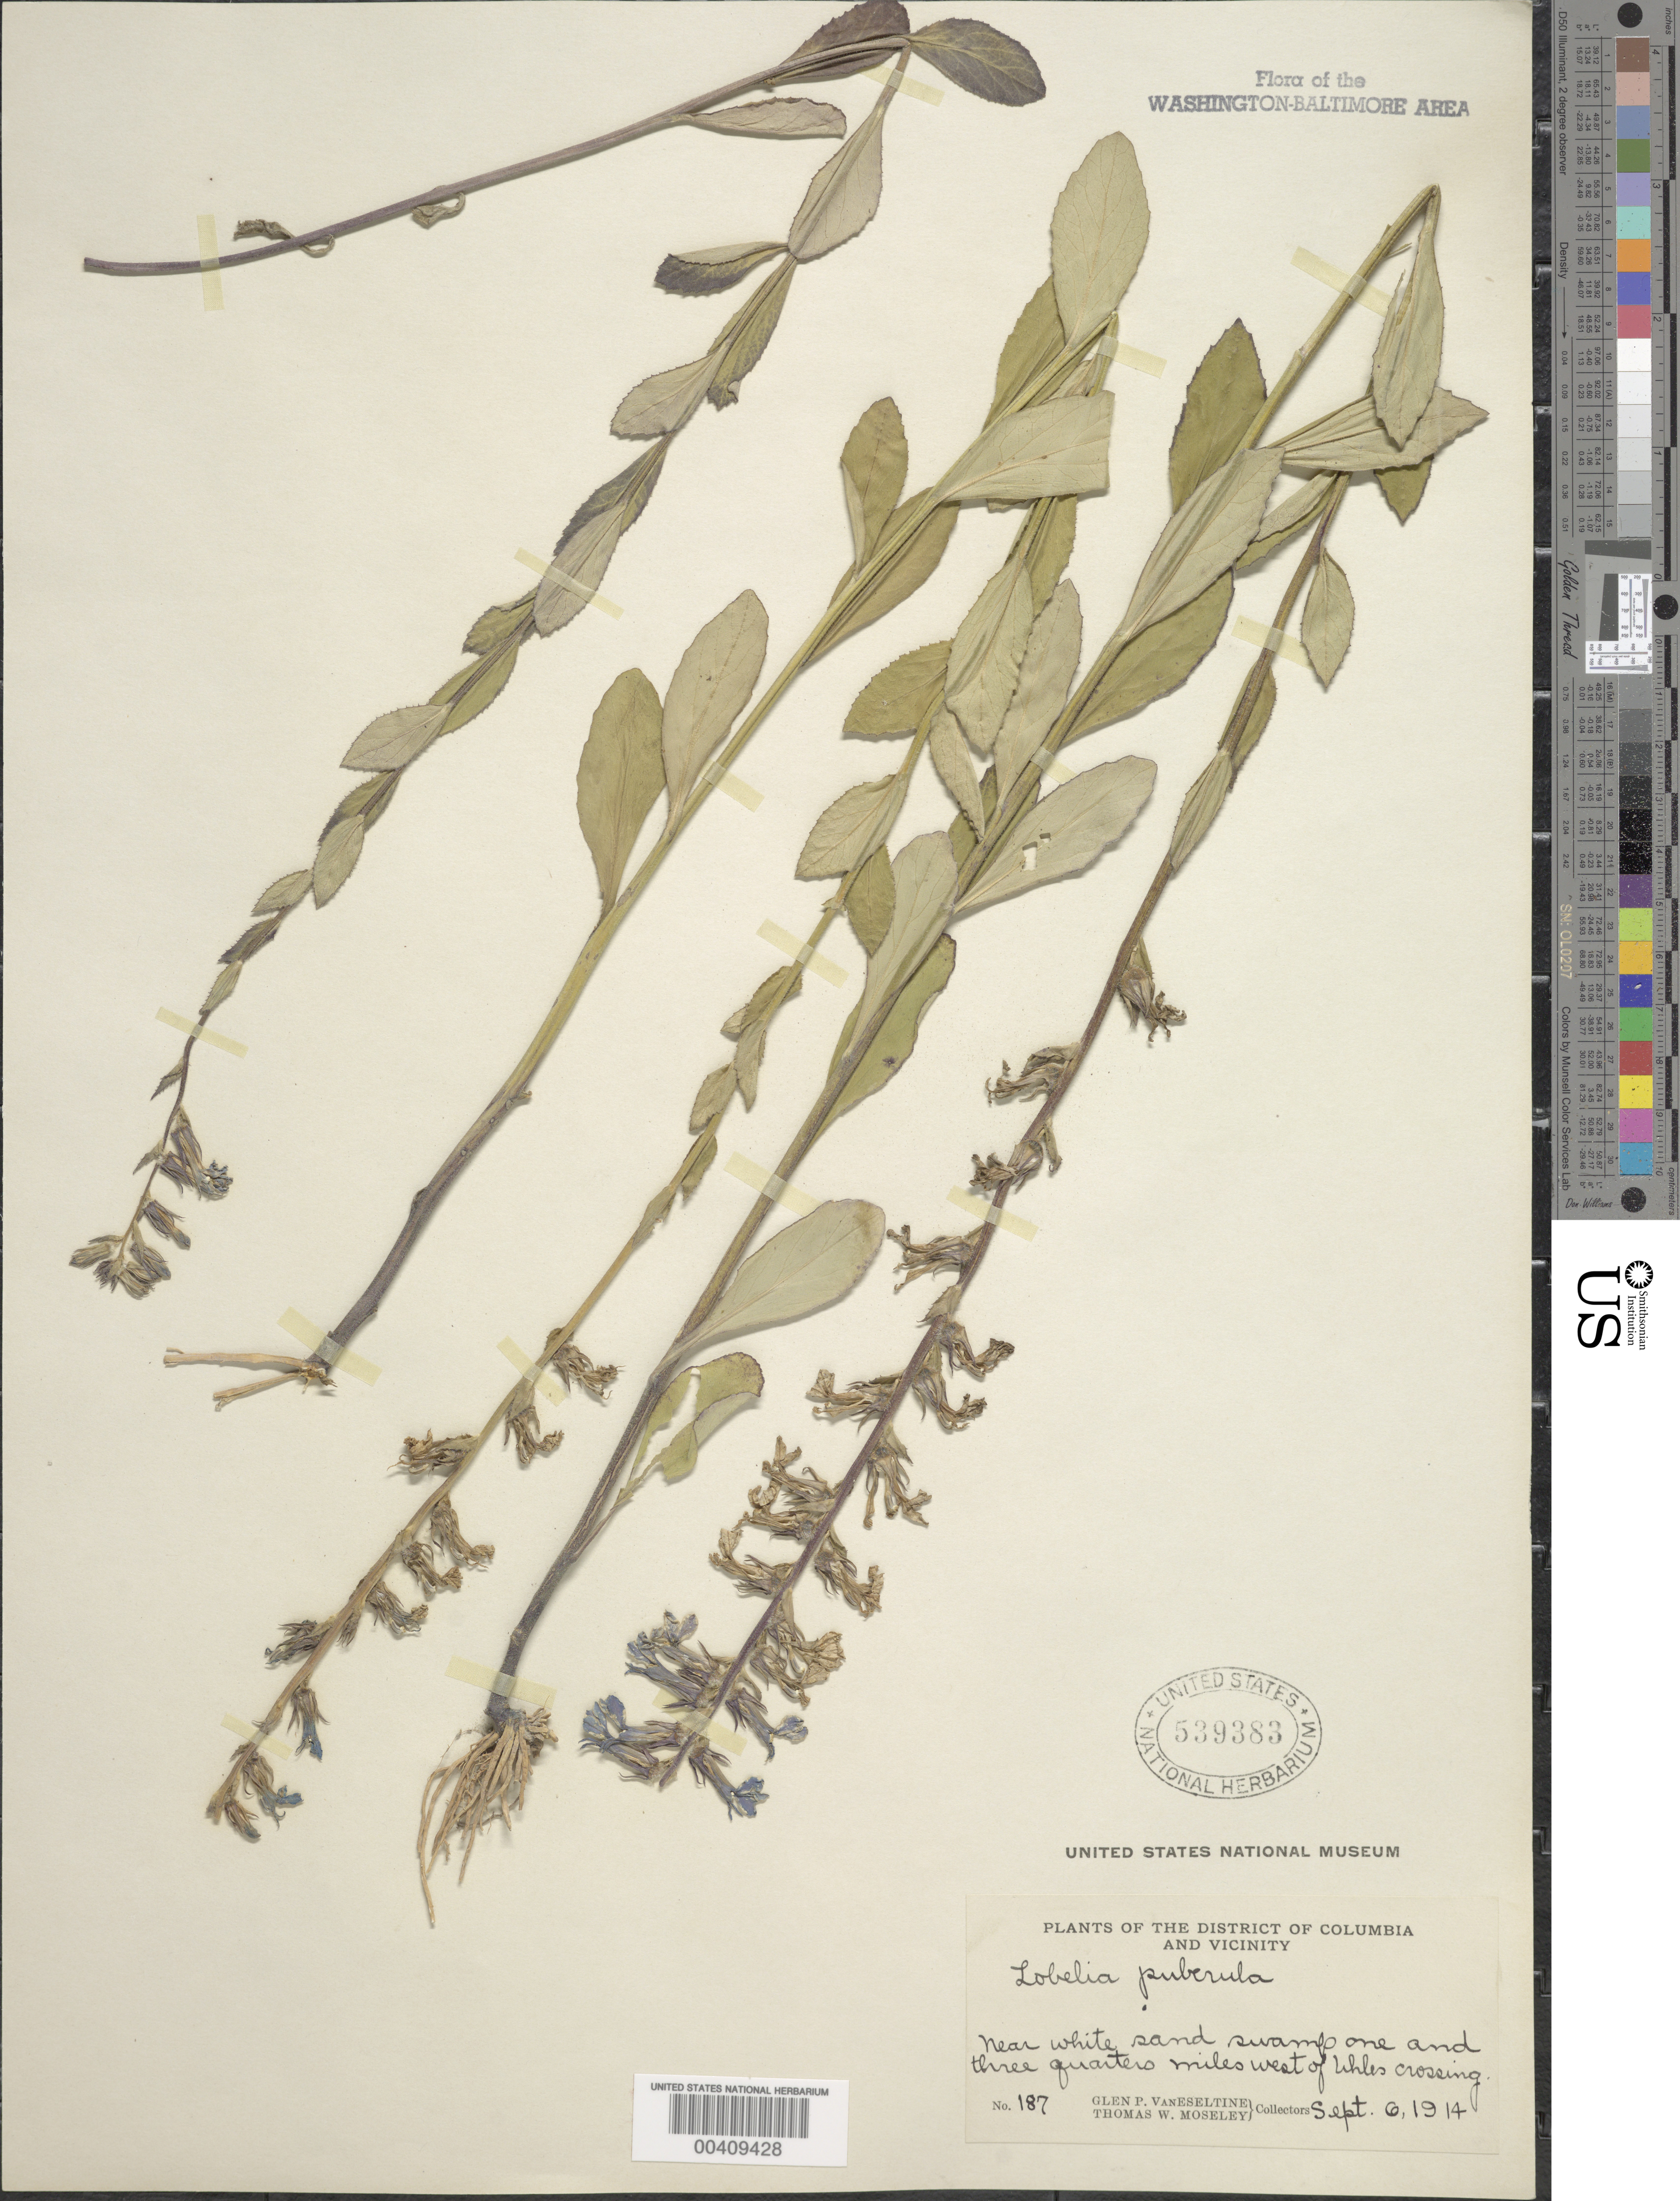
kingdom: Plantae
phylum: Tracheophyta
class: Magnoliopsida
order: Asterales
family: Campanulaceae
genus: Lobelia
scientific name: Lobelia puberula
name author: Michx.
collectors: G. P. Van Eseltine & T. Moseley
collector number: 187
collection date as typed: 06 Sep 1914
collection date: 1914-09-06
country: United States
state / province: District of Columbia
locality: Swamp 1, west of Uhles Crossing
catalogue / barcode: US 539383